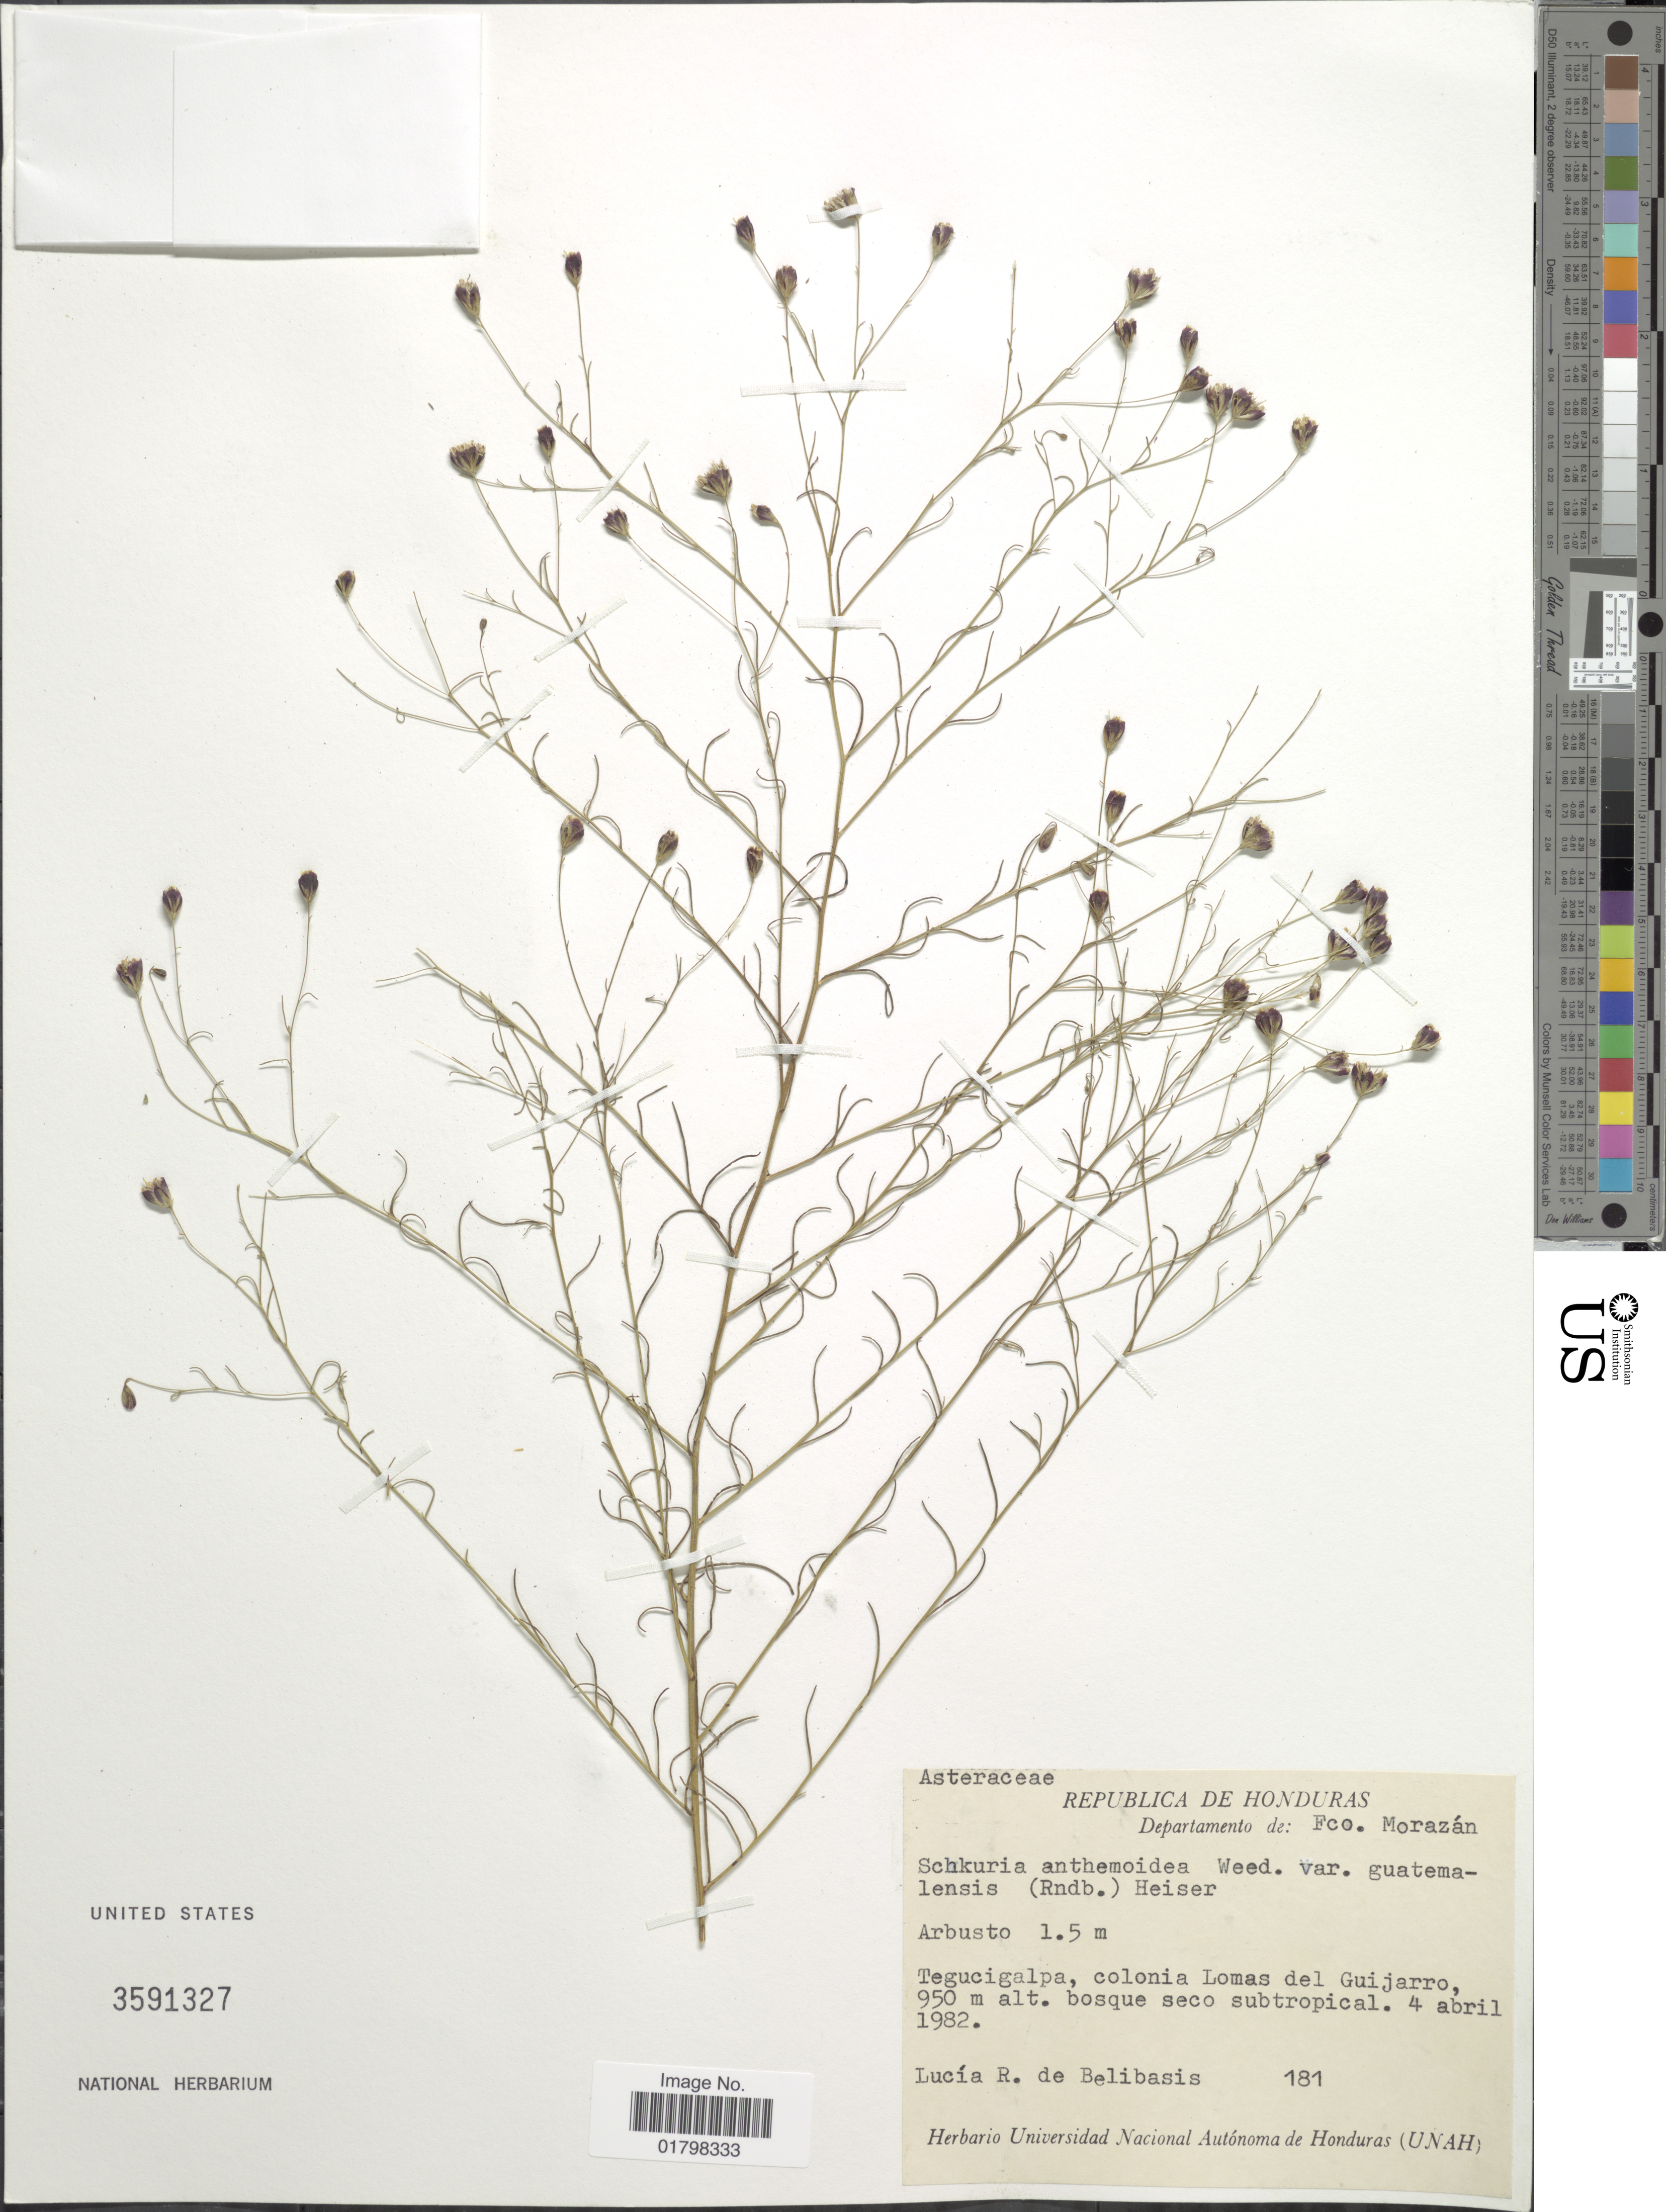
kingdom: Plantae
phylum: Tracheophyta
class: Magnoliopsida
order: Asterales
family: Asteraceae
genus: Schkuhria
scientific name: Schkuhria wislizeni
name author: A. Gray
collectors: L. De Belibasis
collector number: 181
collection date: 1982-04-04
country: Honduras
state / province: Fco. Morazán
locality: Tegucigalpa, colonia del Guijarro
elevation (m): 950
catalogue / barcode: US 3591327